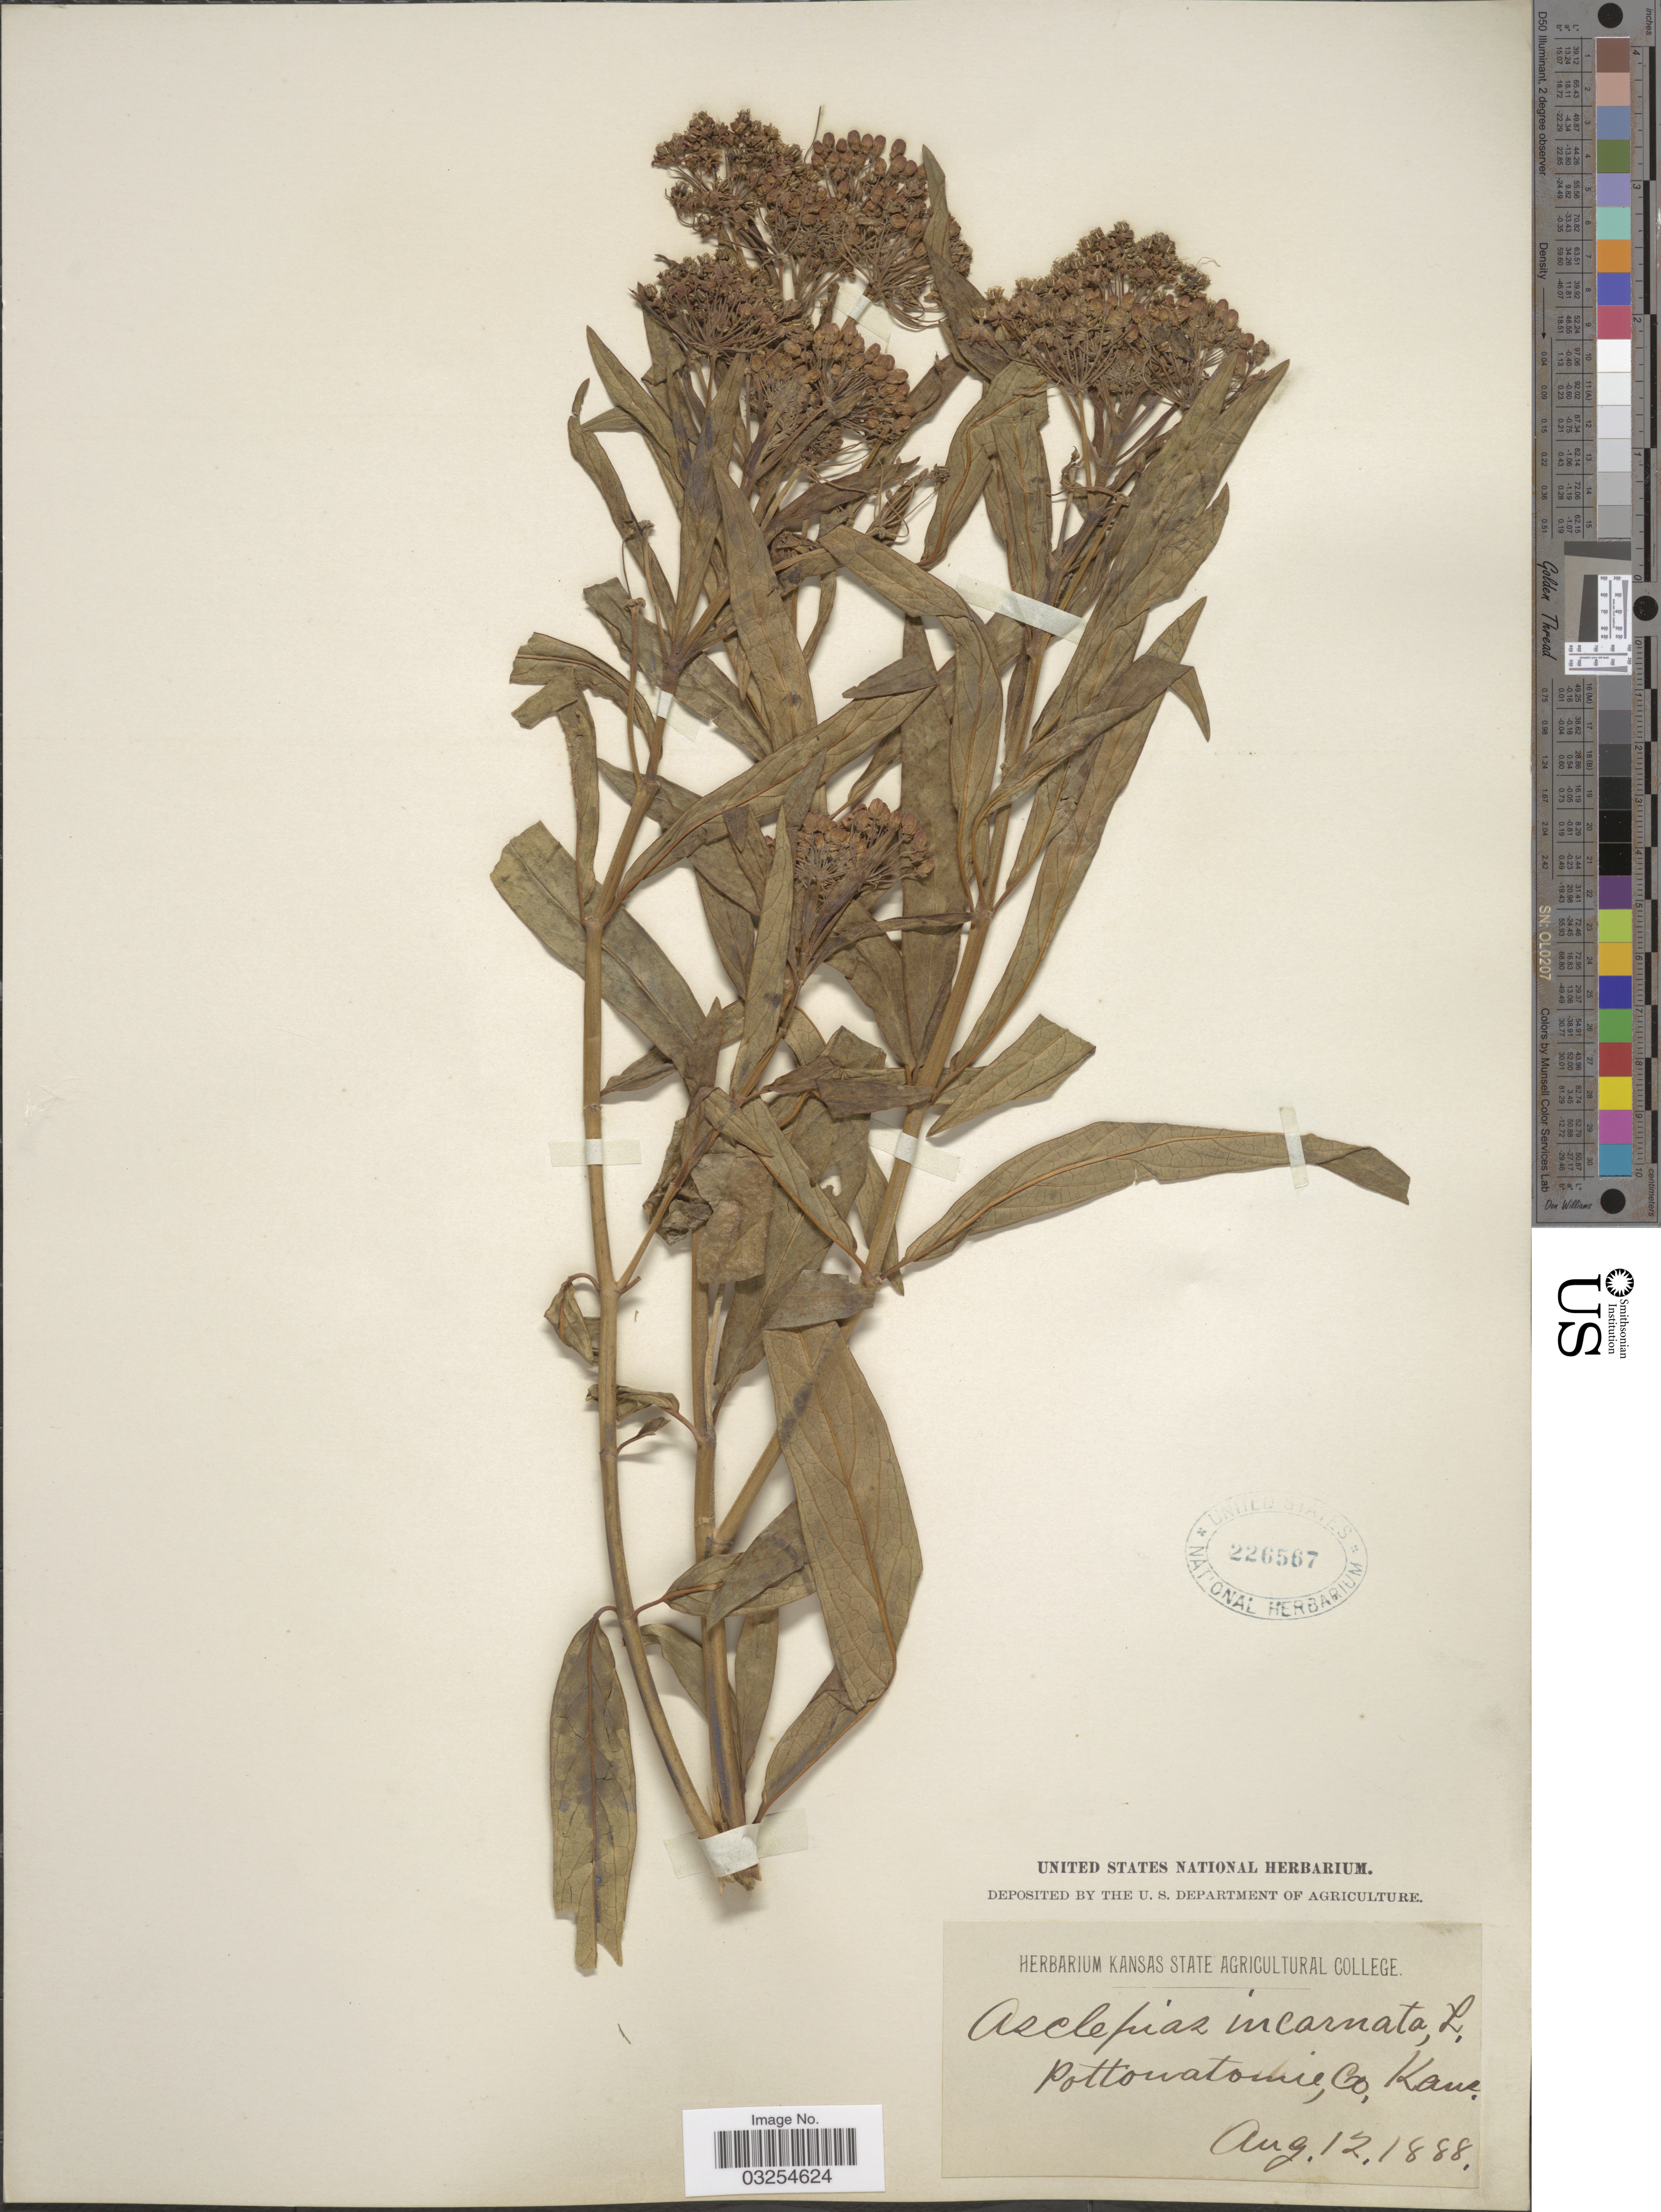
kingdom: Plantae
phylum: Tracheophyta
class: Magnoliopsida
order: Gentianales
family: Apocynaceae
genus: Asclepias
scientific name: Asclepias incarnata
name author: L.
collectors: ex herb. United States National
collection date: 1888-08-12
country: United States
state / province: Kansas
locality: Pottawatomie Co.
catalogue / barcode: US 226567